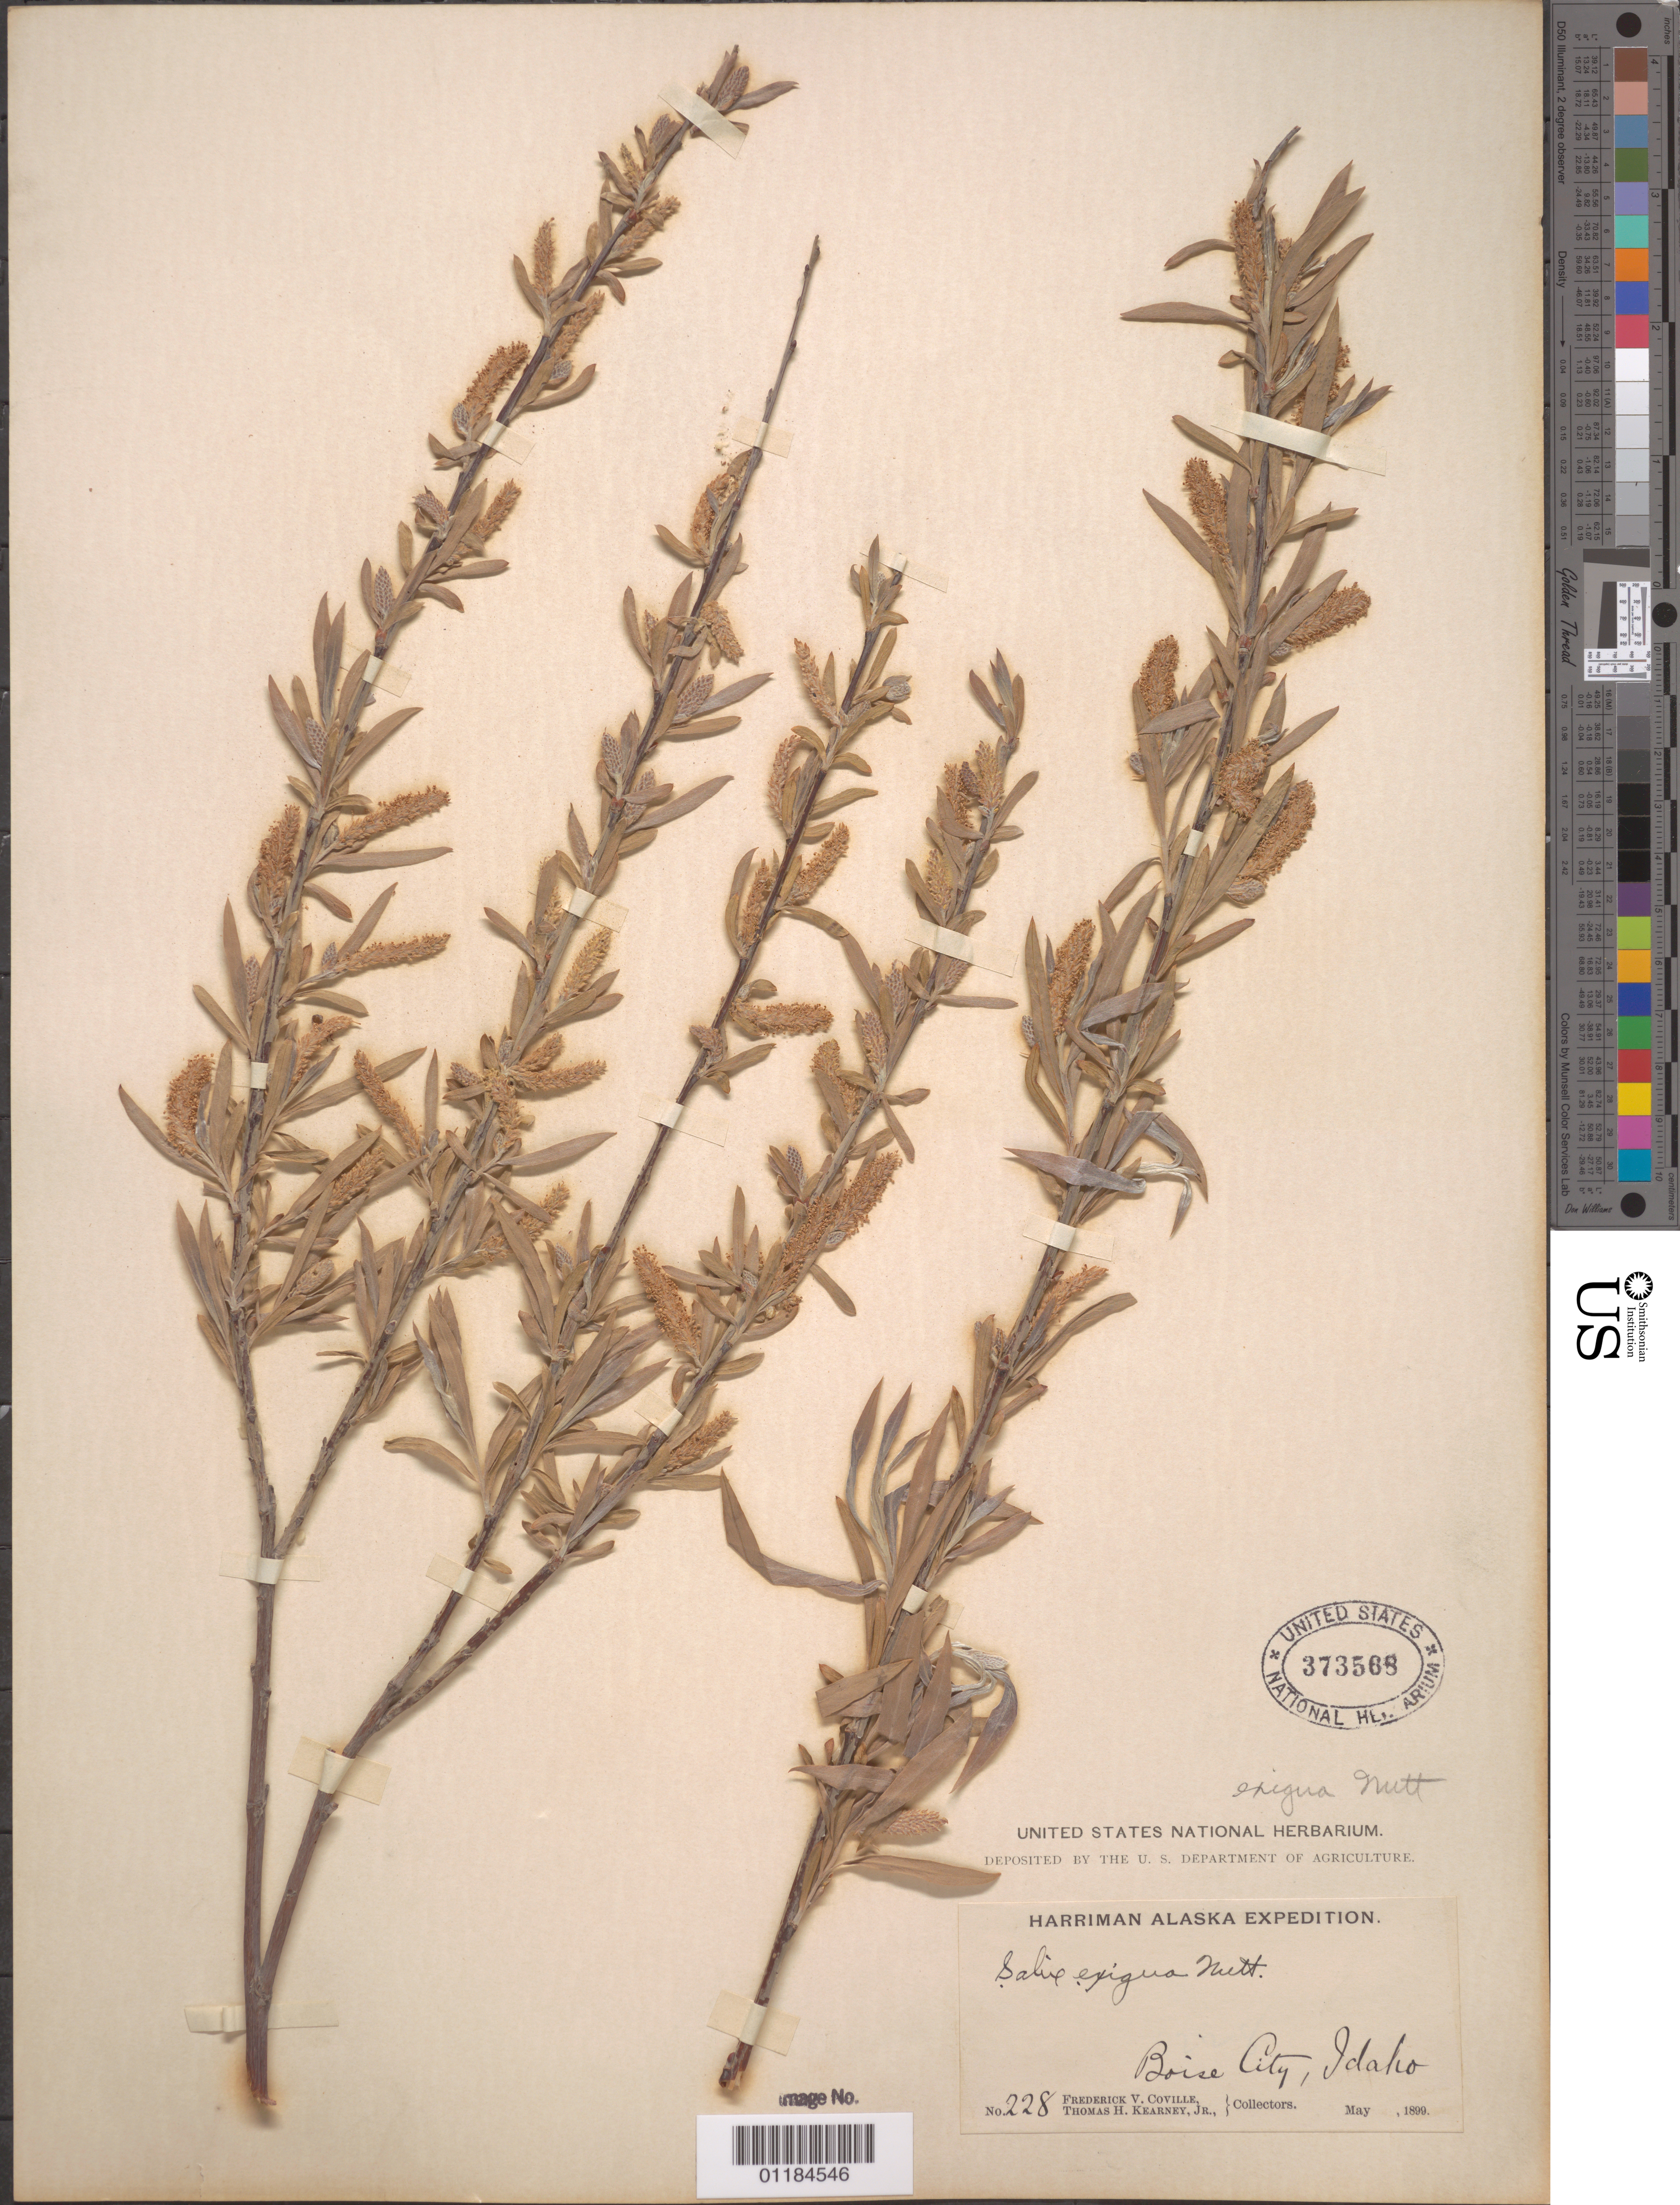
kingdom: Plantae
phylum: Tracheophyta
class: Magnoliopsida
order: Malpighiales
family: Salicaceae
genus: Salix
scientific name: Salix exigua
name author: Nutt.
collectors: F. V. Coville & T. H. Kearney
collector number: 228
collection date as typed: May 1899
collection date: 1899-05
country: United States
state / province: Idaho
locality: Boise City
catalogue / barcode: US 373568